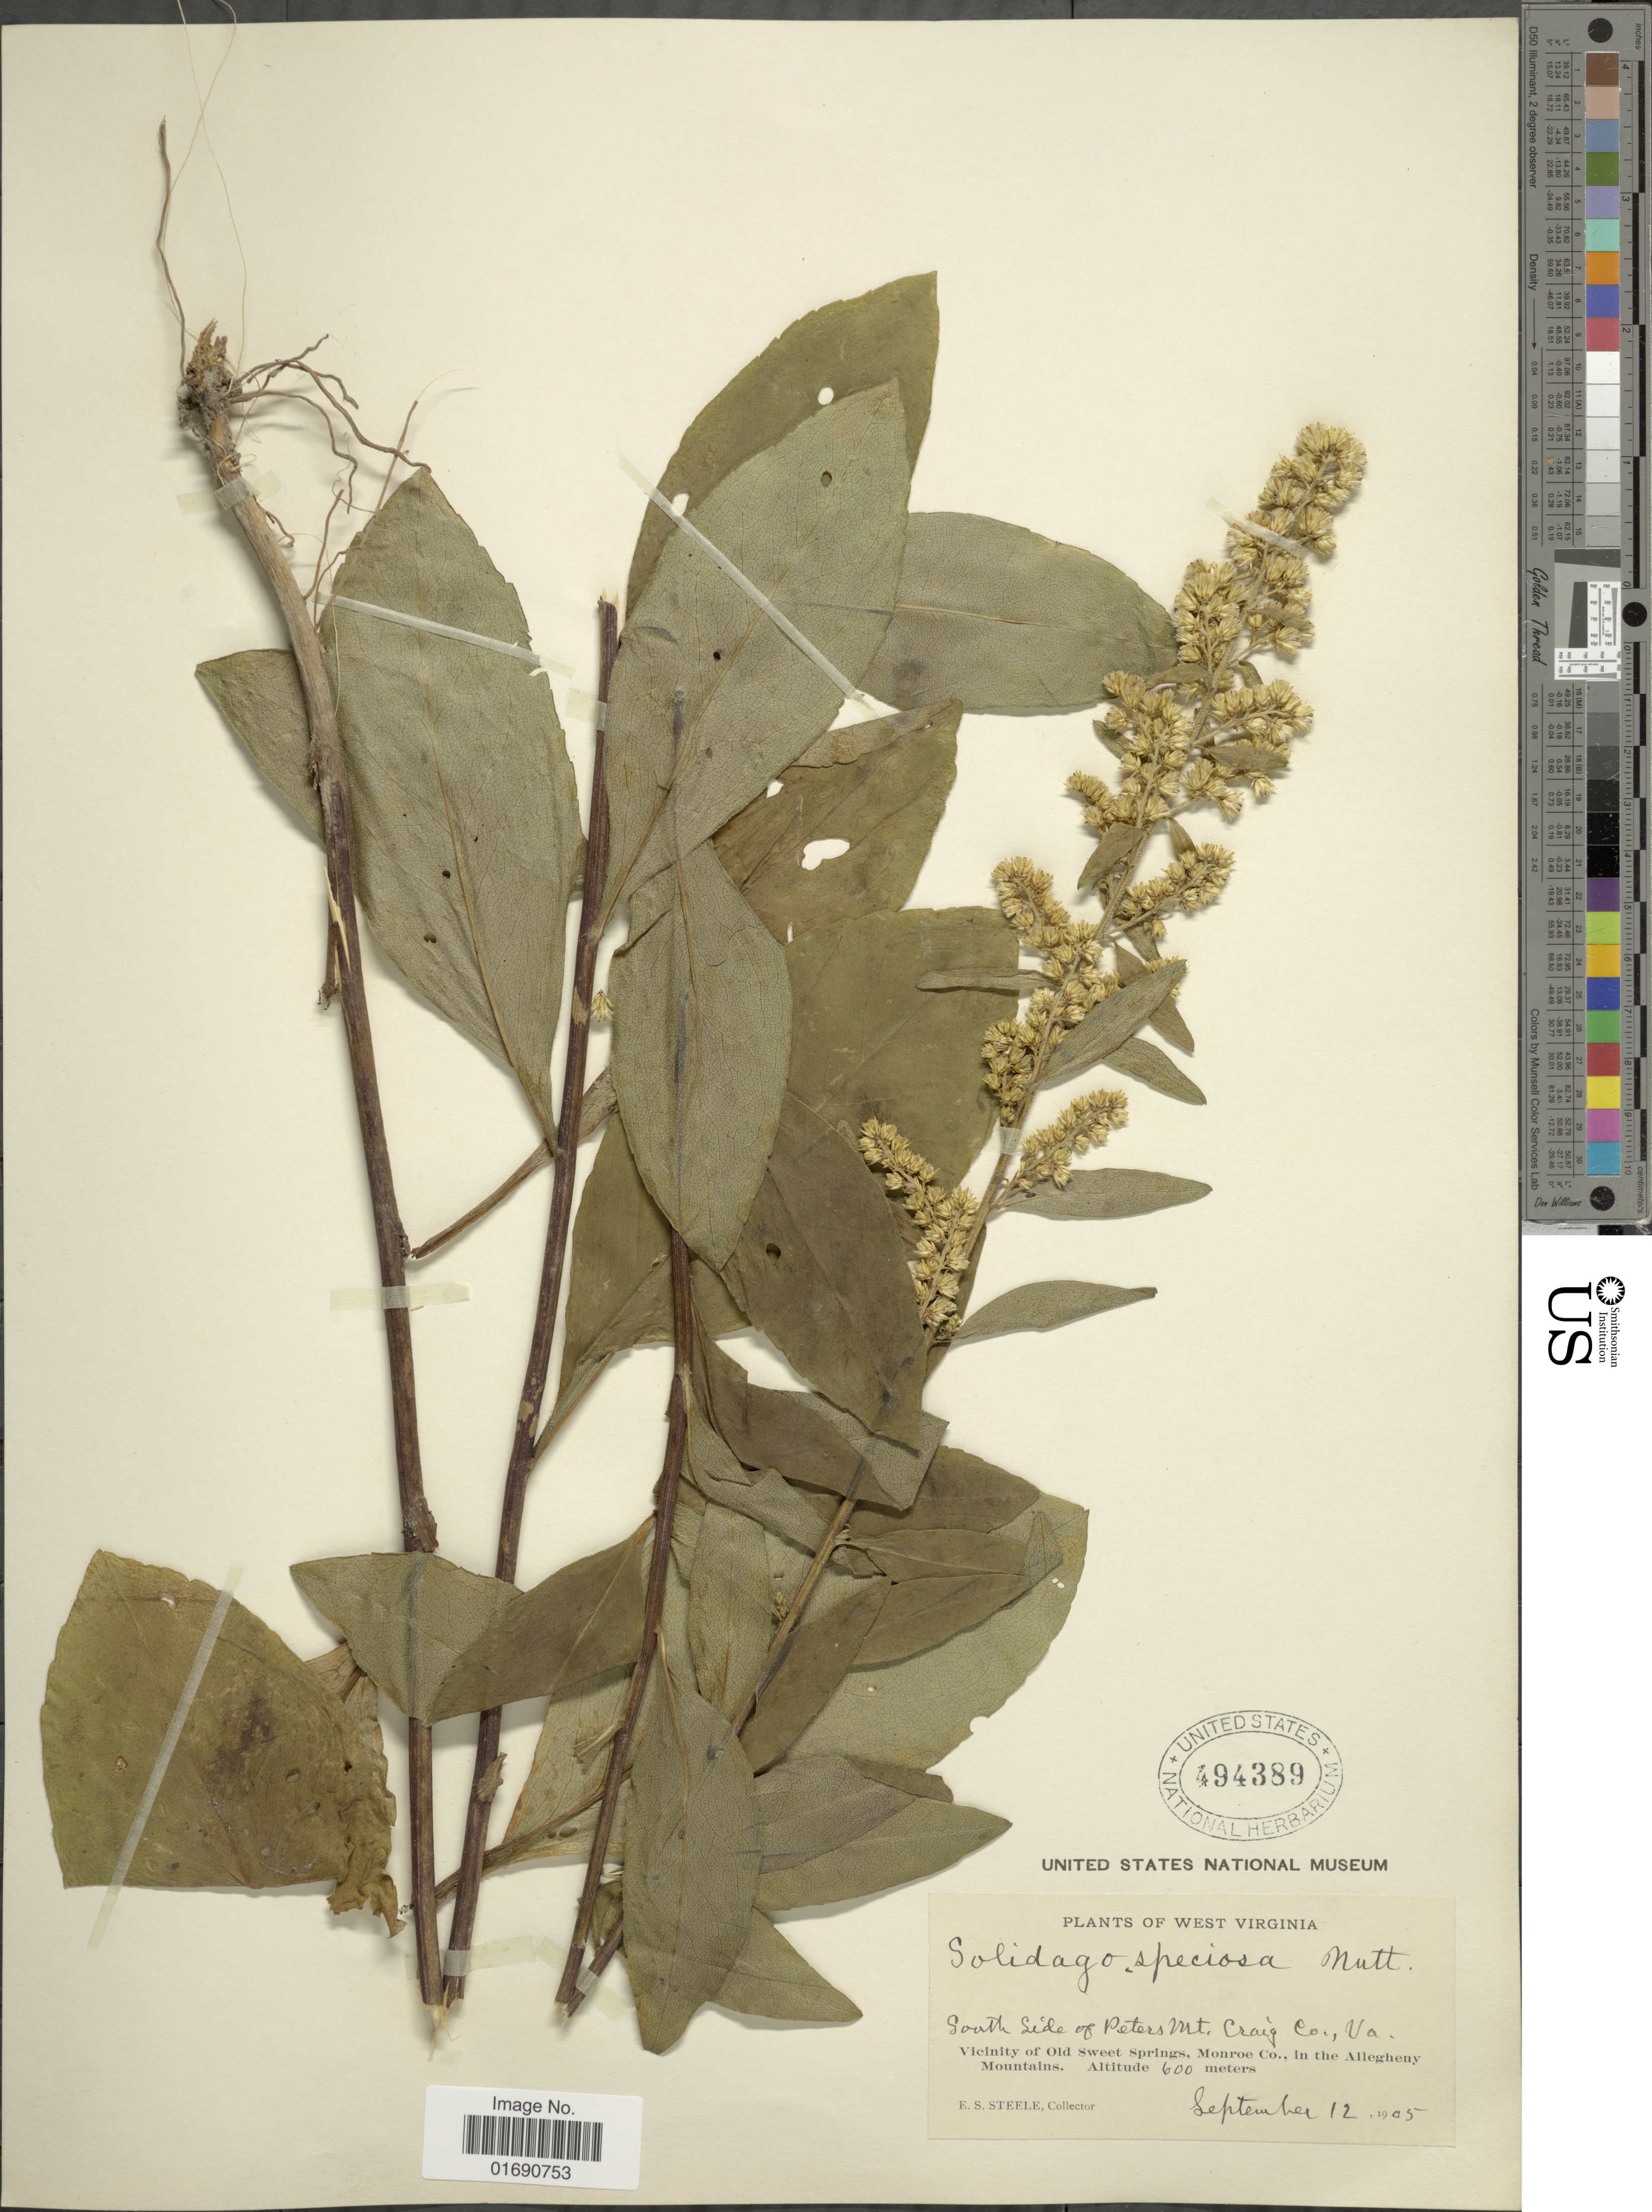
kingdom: Plantae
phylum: Tracheophyta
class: Magnoliopsida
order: Asterales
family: Asteraceae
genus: Solidago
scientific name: Solidago speciosa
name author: Nutt.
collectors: E. Steele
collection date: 1905-09-12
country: United States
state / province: Virginia / West Virginia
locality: West Virginia, South side of Peters Mt Craig Co., Va, Vicinity of old Sweet Springs, Monroe Co., in the Allegheny Mountains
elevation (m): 600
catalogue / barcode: US 494389